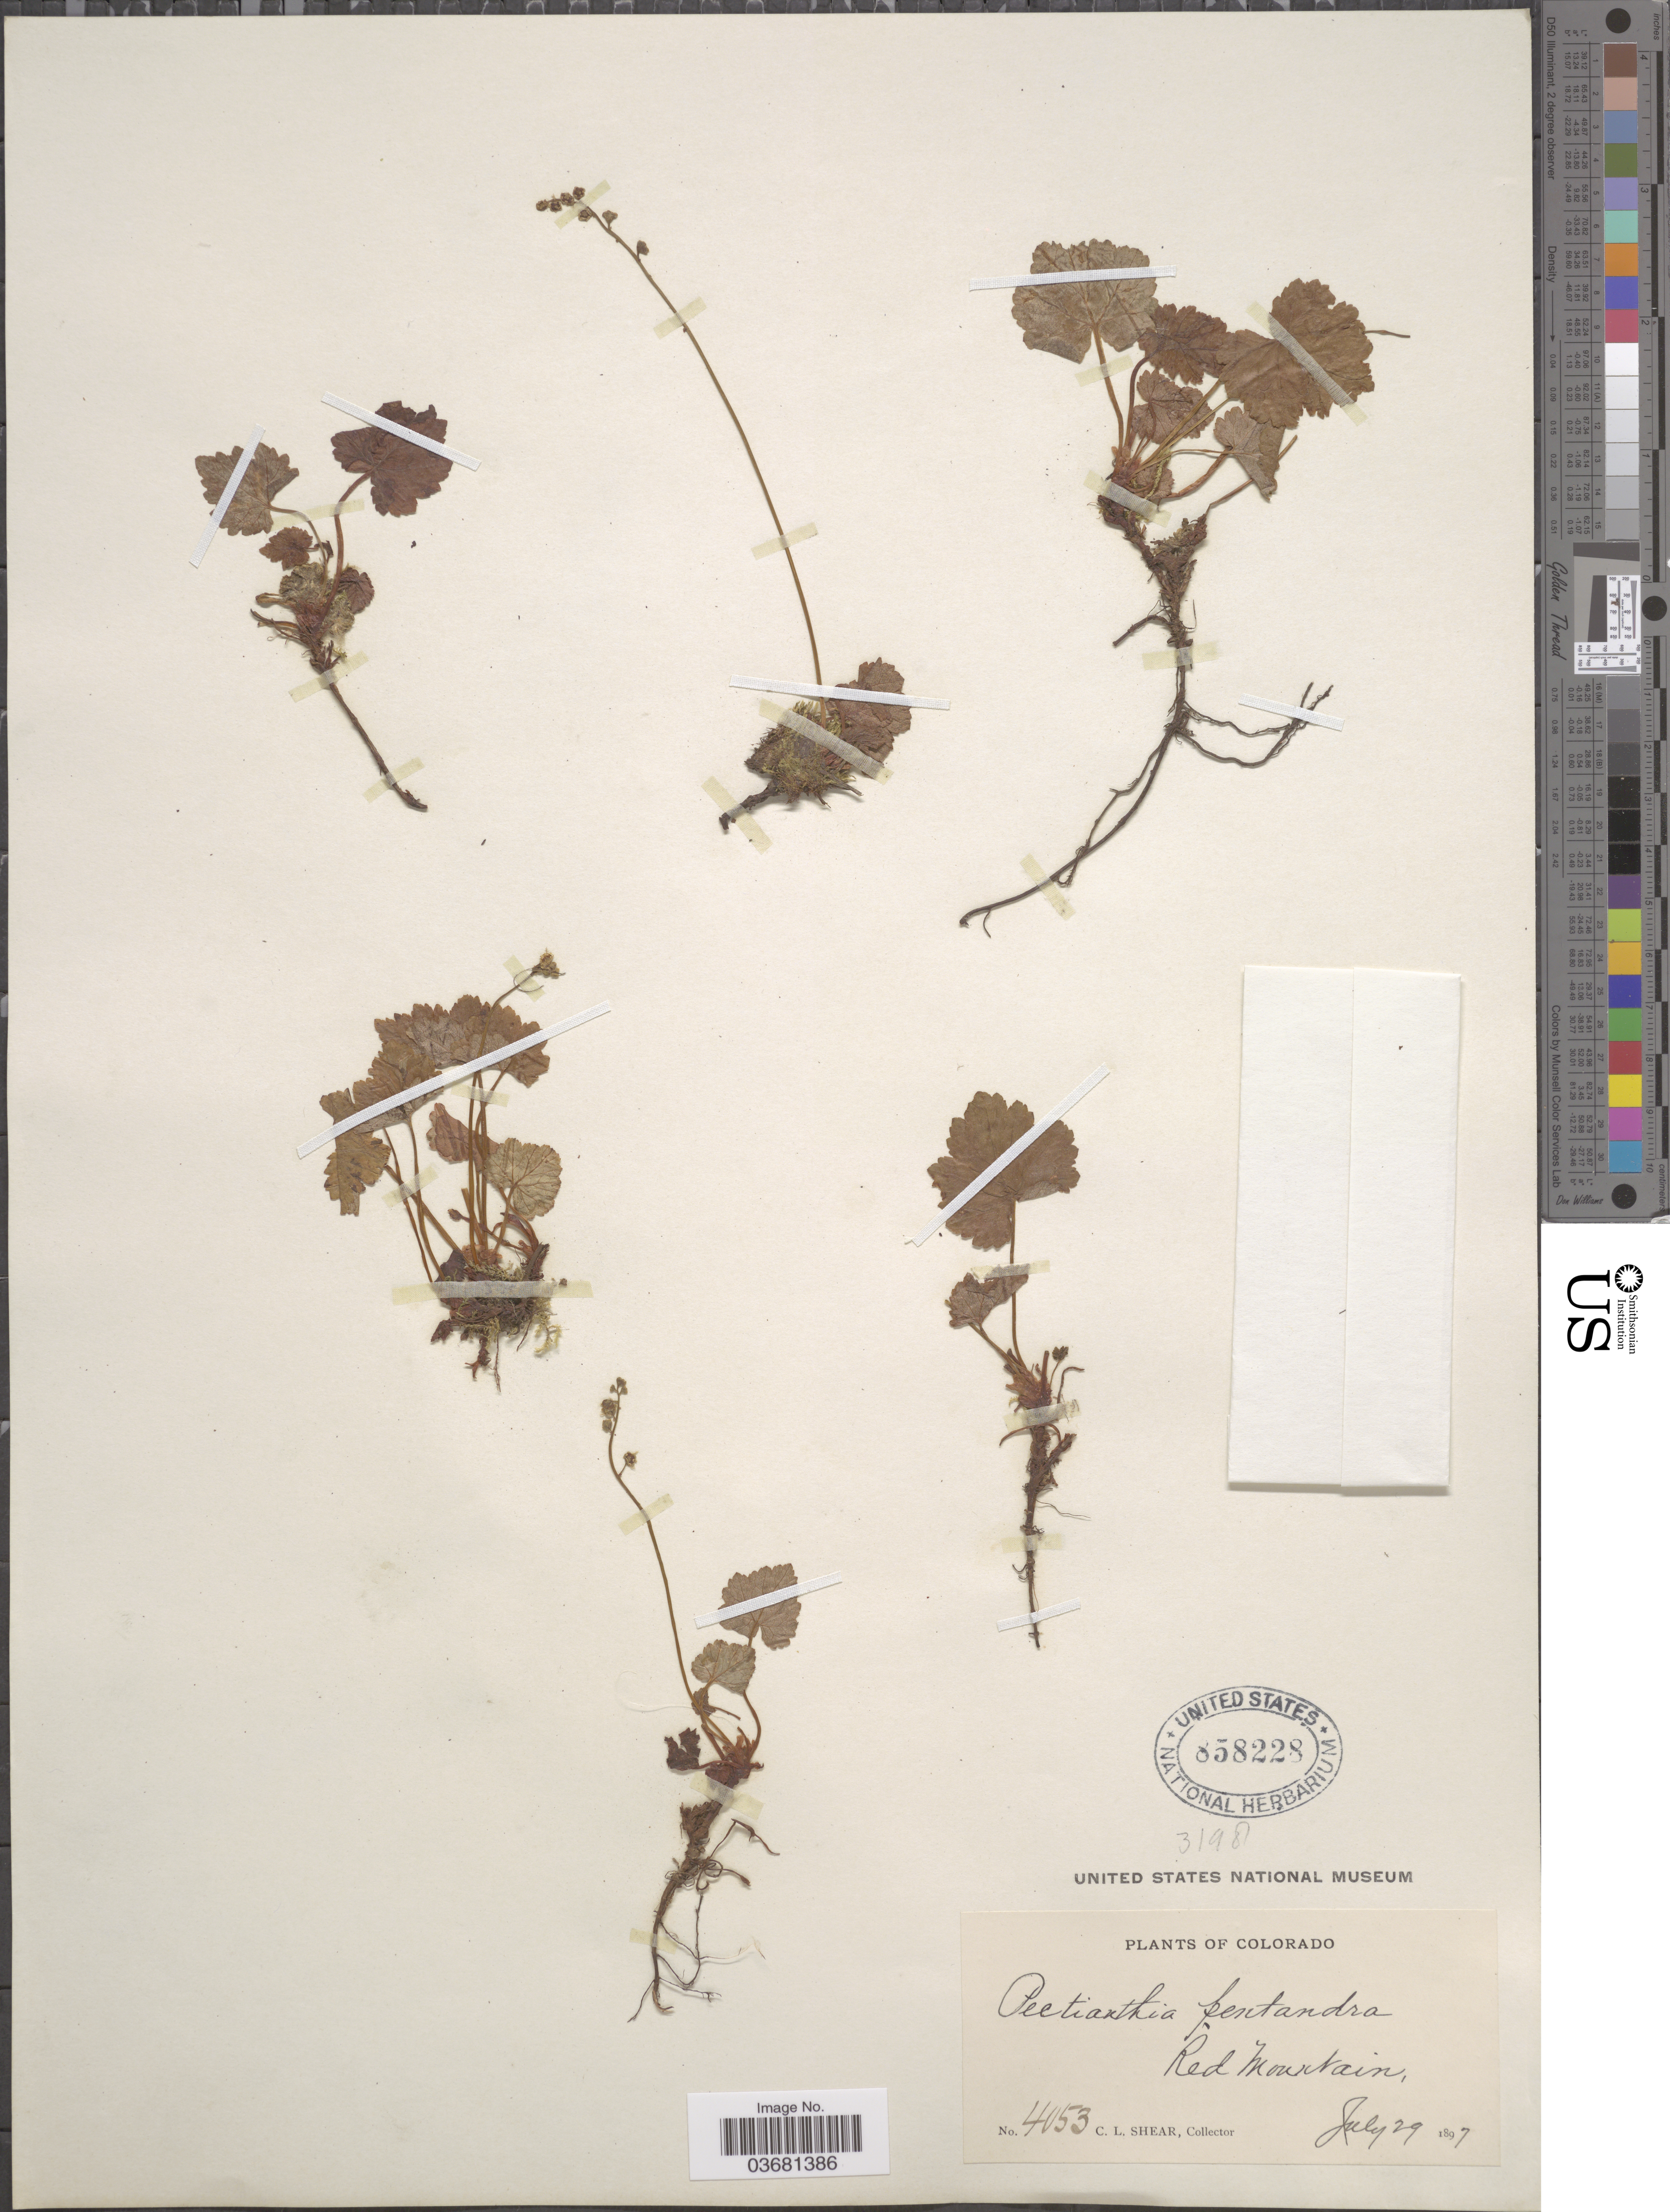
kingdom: Plantae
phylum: Tracheophyta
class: Magnoliopsida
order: Saxifragales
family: Saxifragaceae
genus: Mitella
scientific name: Mitella pentandra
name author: Hook.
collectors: C. L. Shear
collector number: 4053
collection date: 1897-07-29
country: United States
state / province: Colorado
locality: Red Mountain.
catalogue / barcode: US 858228